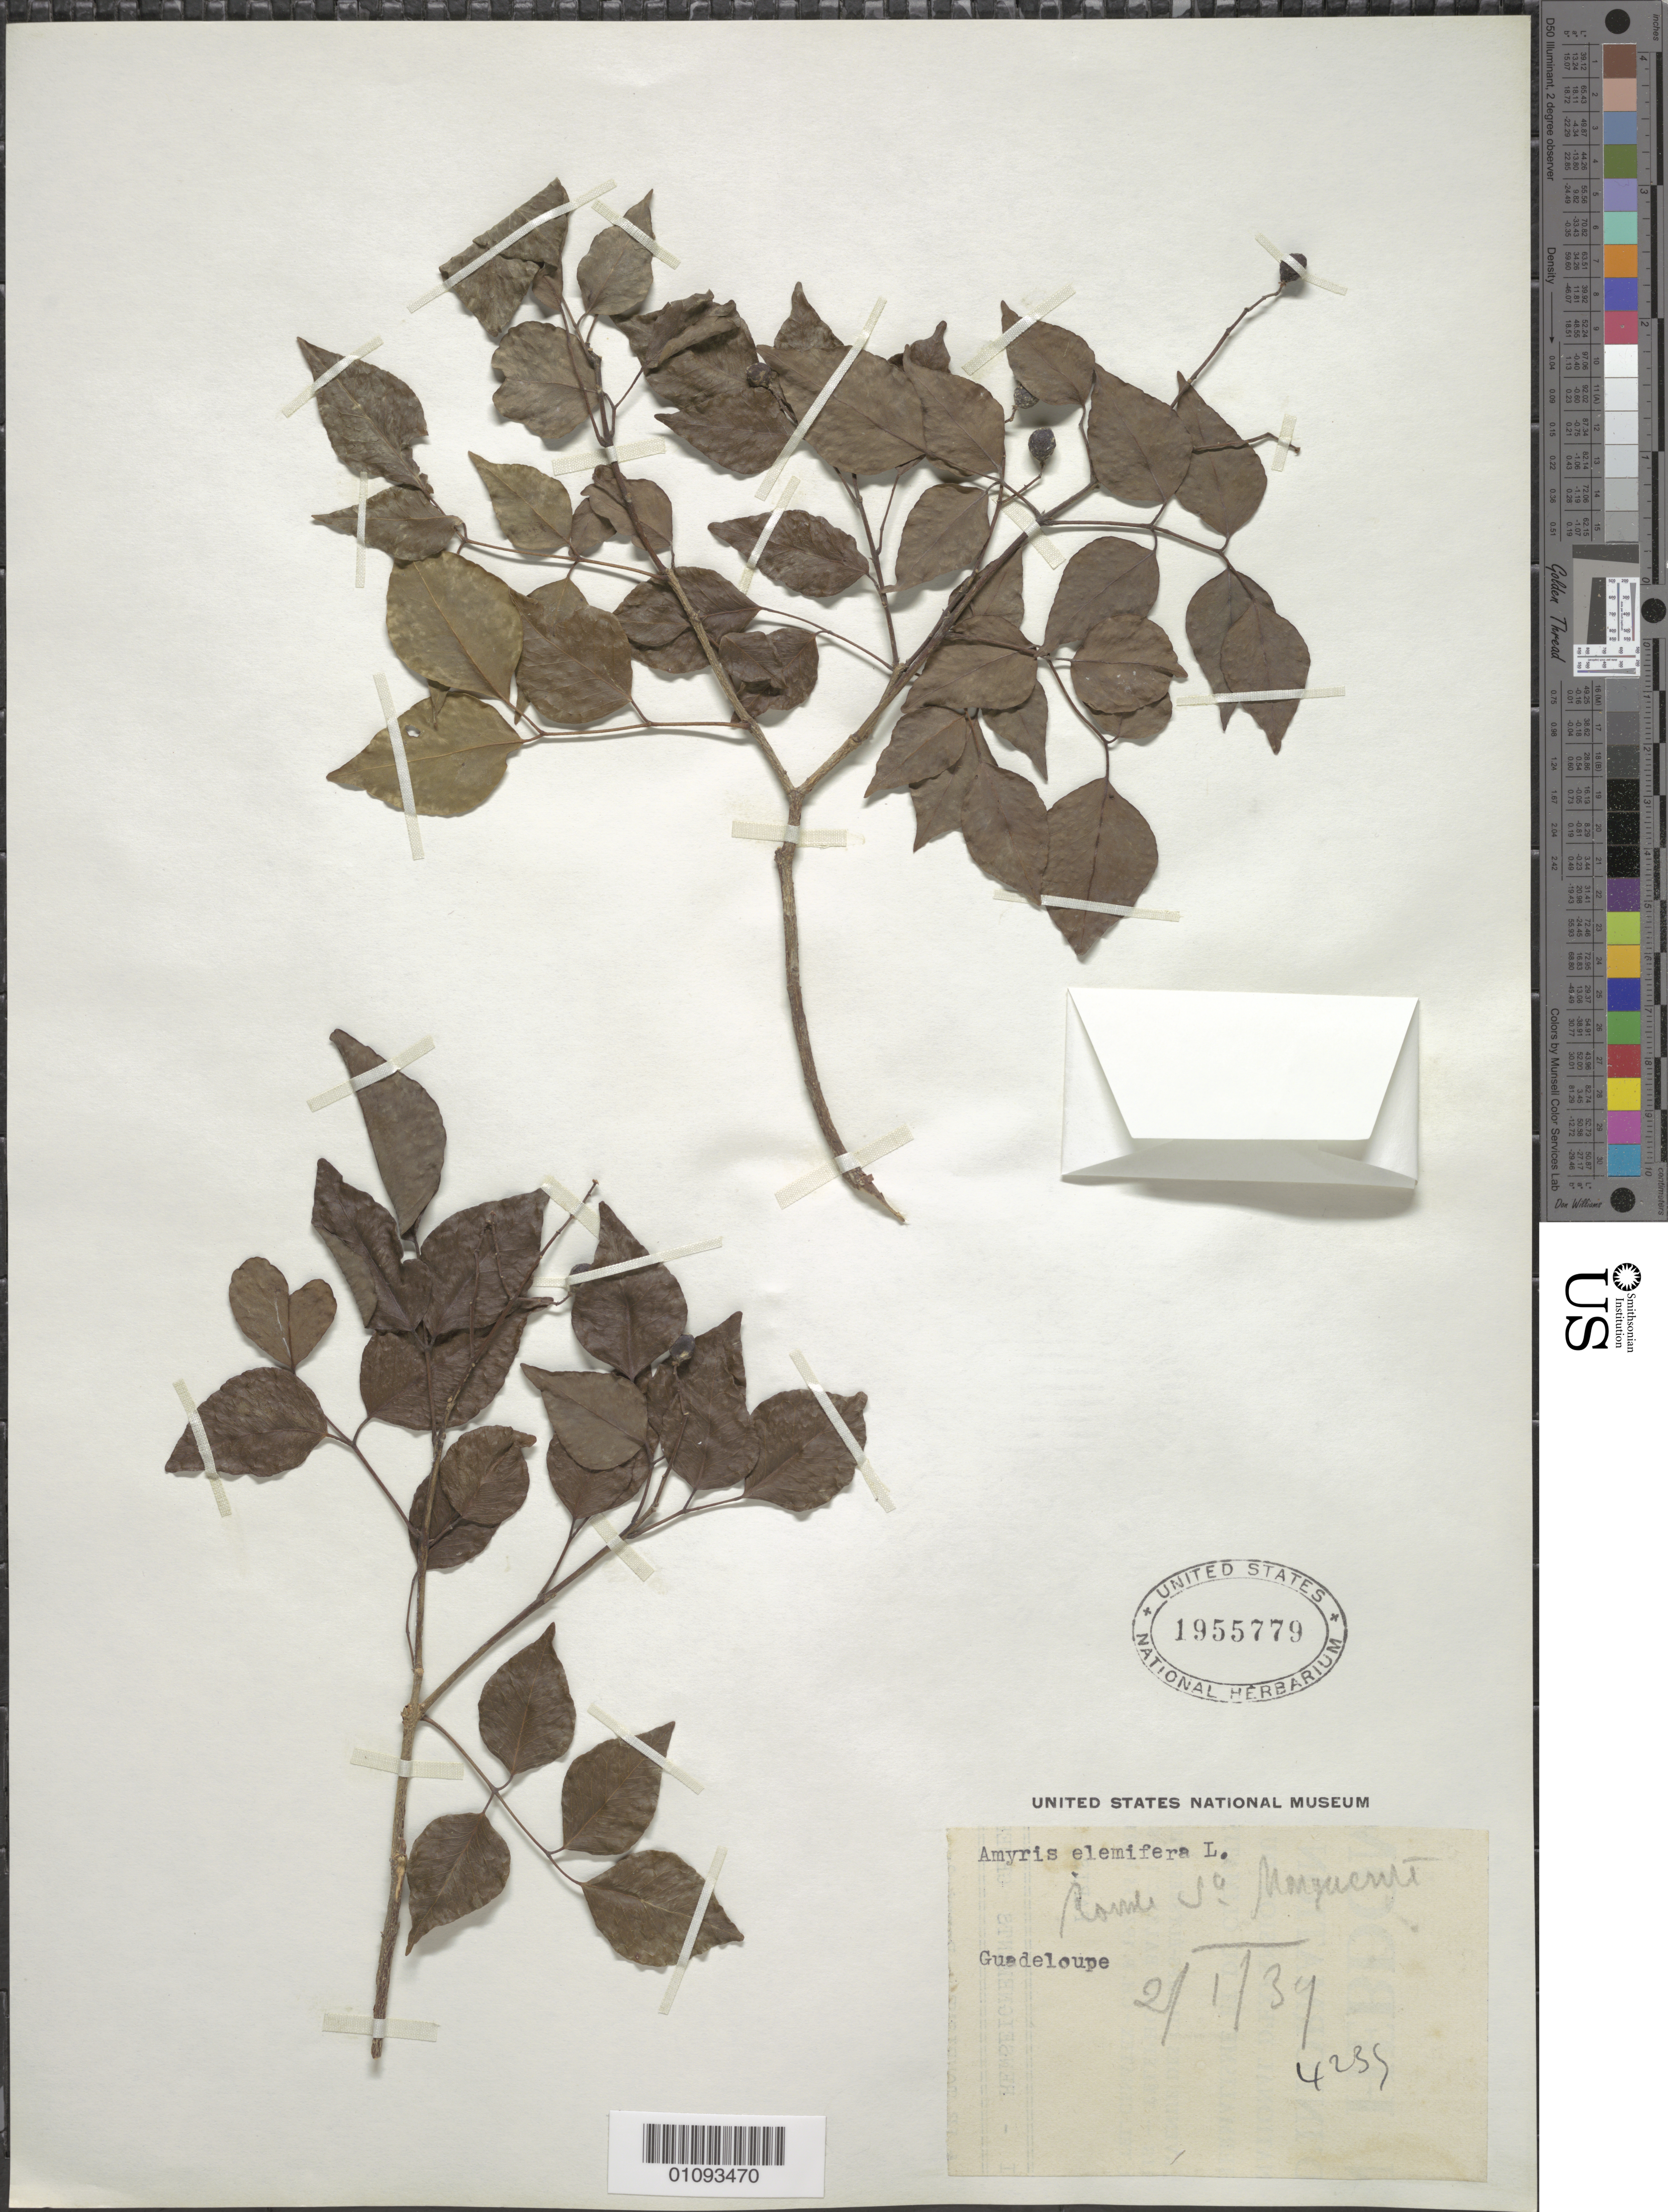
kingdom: Plantae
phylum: Tracheophyta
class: Magnoliopsida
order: Sapindales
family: Rutaceae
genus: Amyris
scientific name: Amyris elemifera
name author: L.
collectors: A. Questel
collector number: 4235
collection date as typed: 02 Jan 1939 or 01 Feb 1939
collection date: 1939-01-02 or 1939-02-01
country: Guadeloupe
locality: Rombe St. Maryaeuit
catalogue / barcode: US 1955779